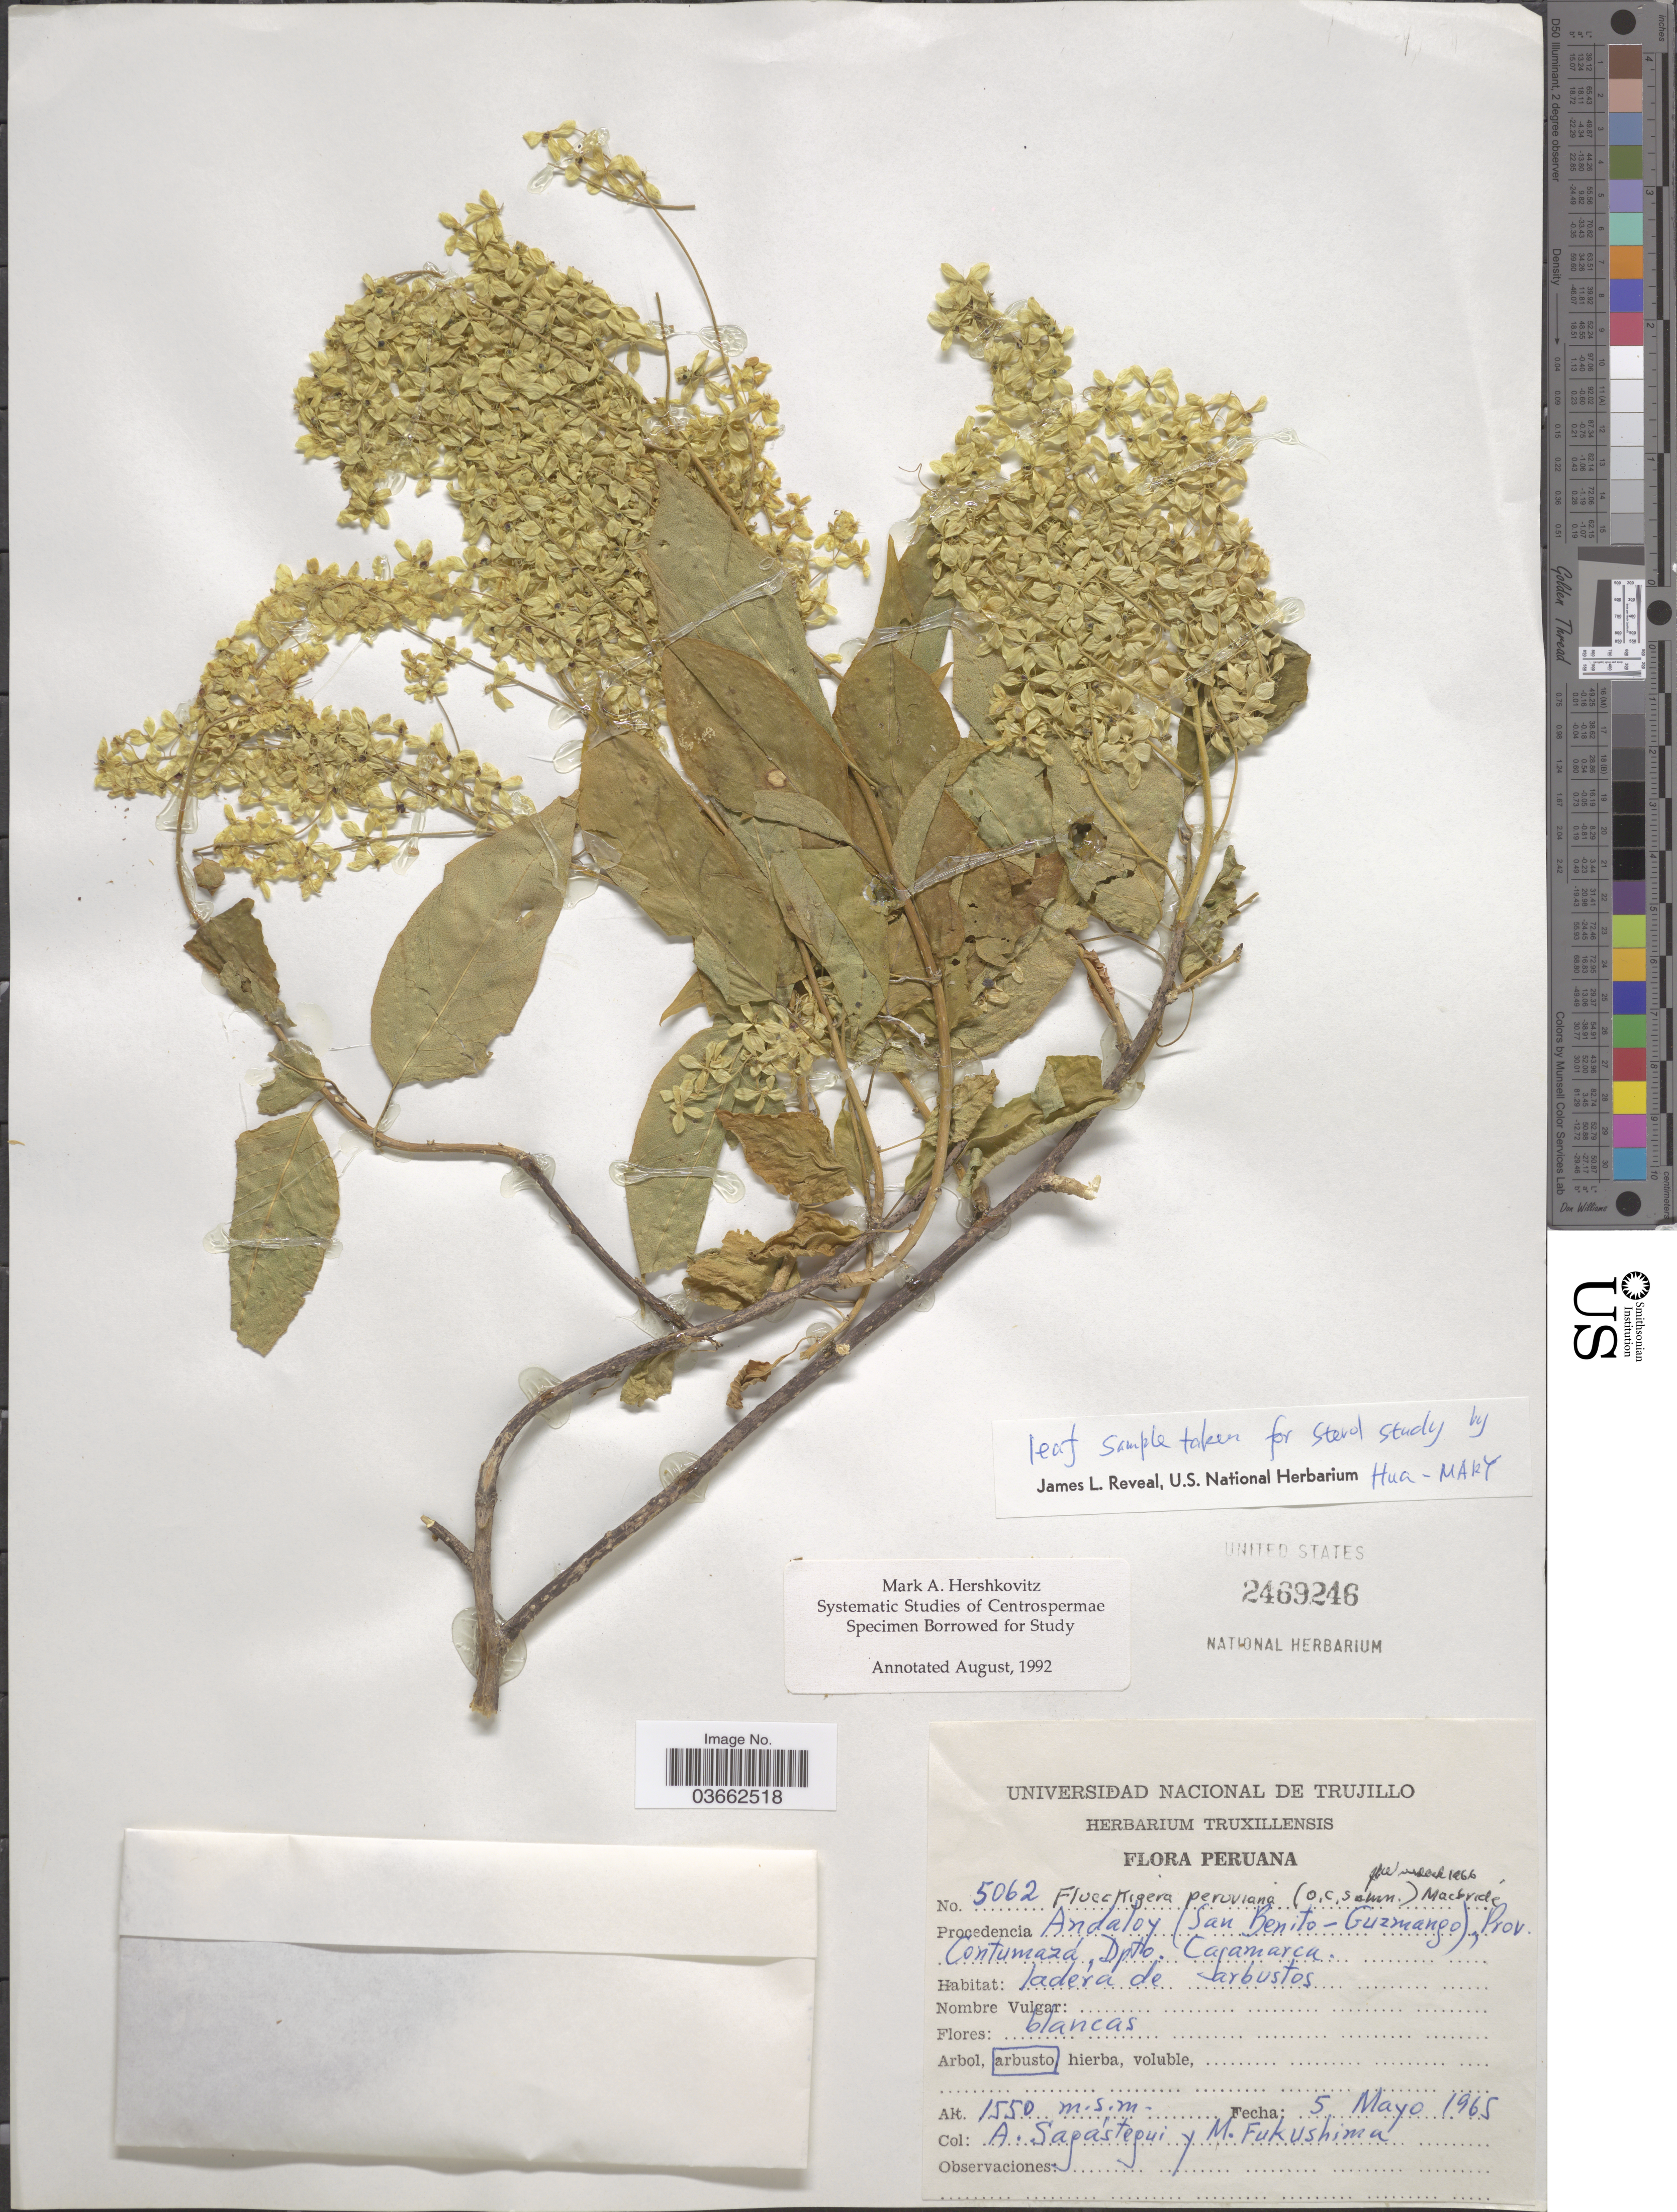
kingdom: Plantae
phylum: Tracheophyta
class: Magnoliopsida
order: Caryophyllales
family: Phytolaccaceae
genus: Ledenbergia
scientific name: Ledenbergia peruviana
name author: O.C. Schmidt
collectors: A. Sagástegui A. & M. Fukushima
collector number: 5062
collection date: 1965-05-05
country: Peru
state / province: Cajamarca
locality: Procedencia Andaloy (San Benito - Guzmango), Prov. Contumazá, Dpto. Cajamarca.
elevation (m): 1550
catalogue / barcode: US 2469246